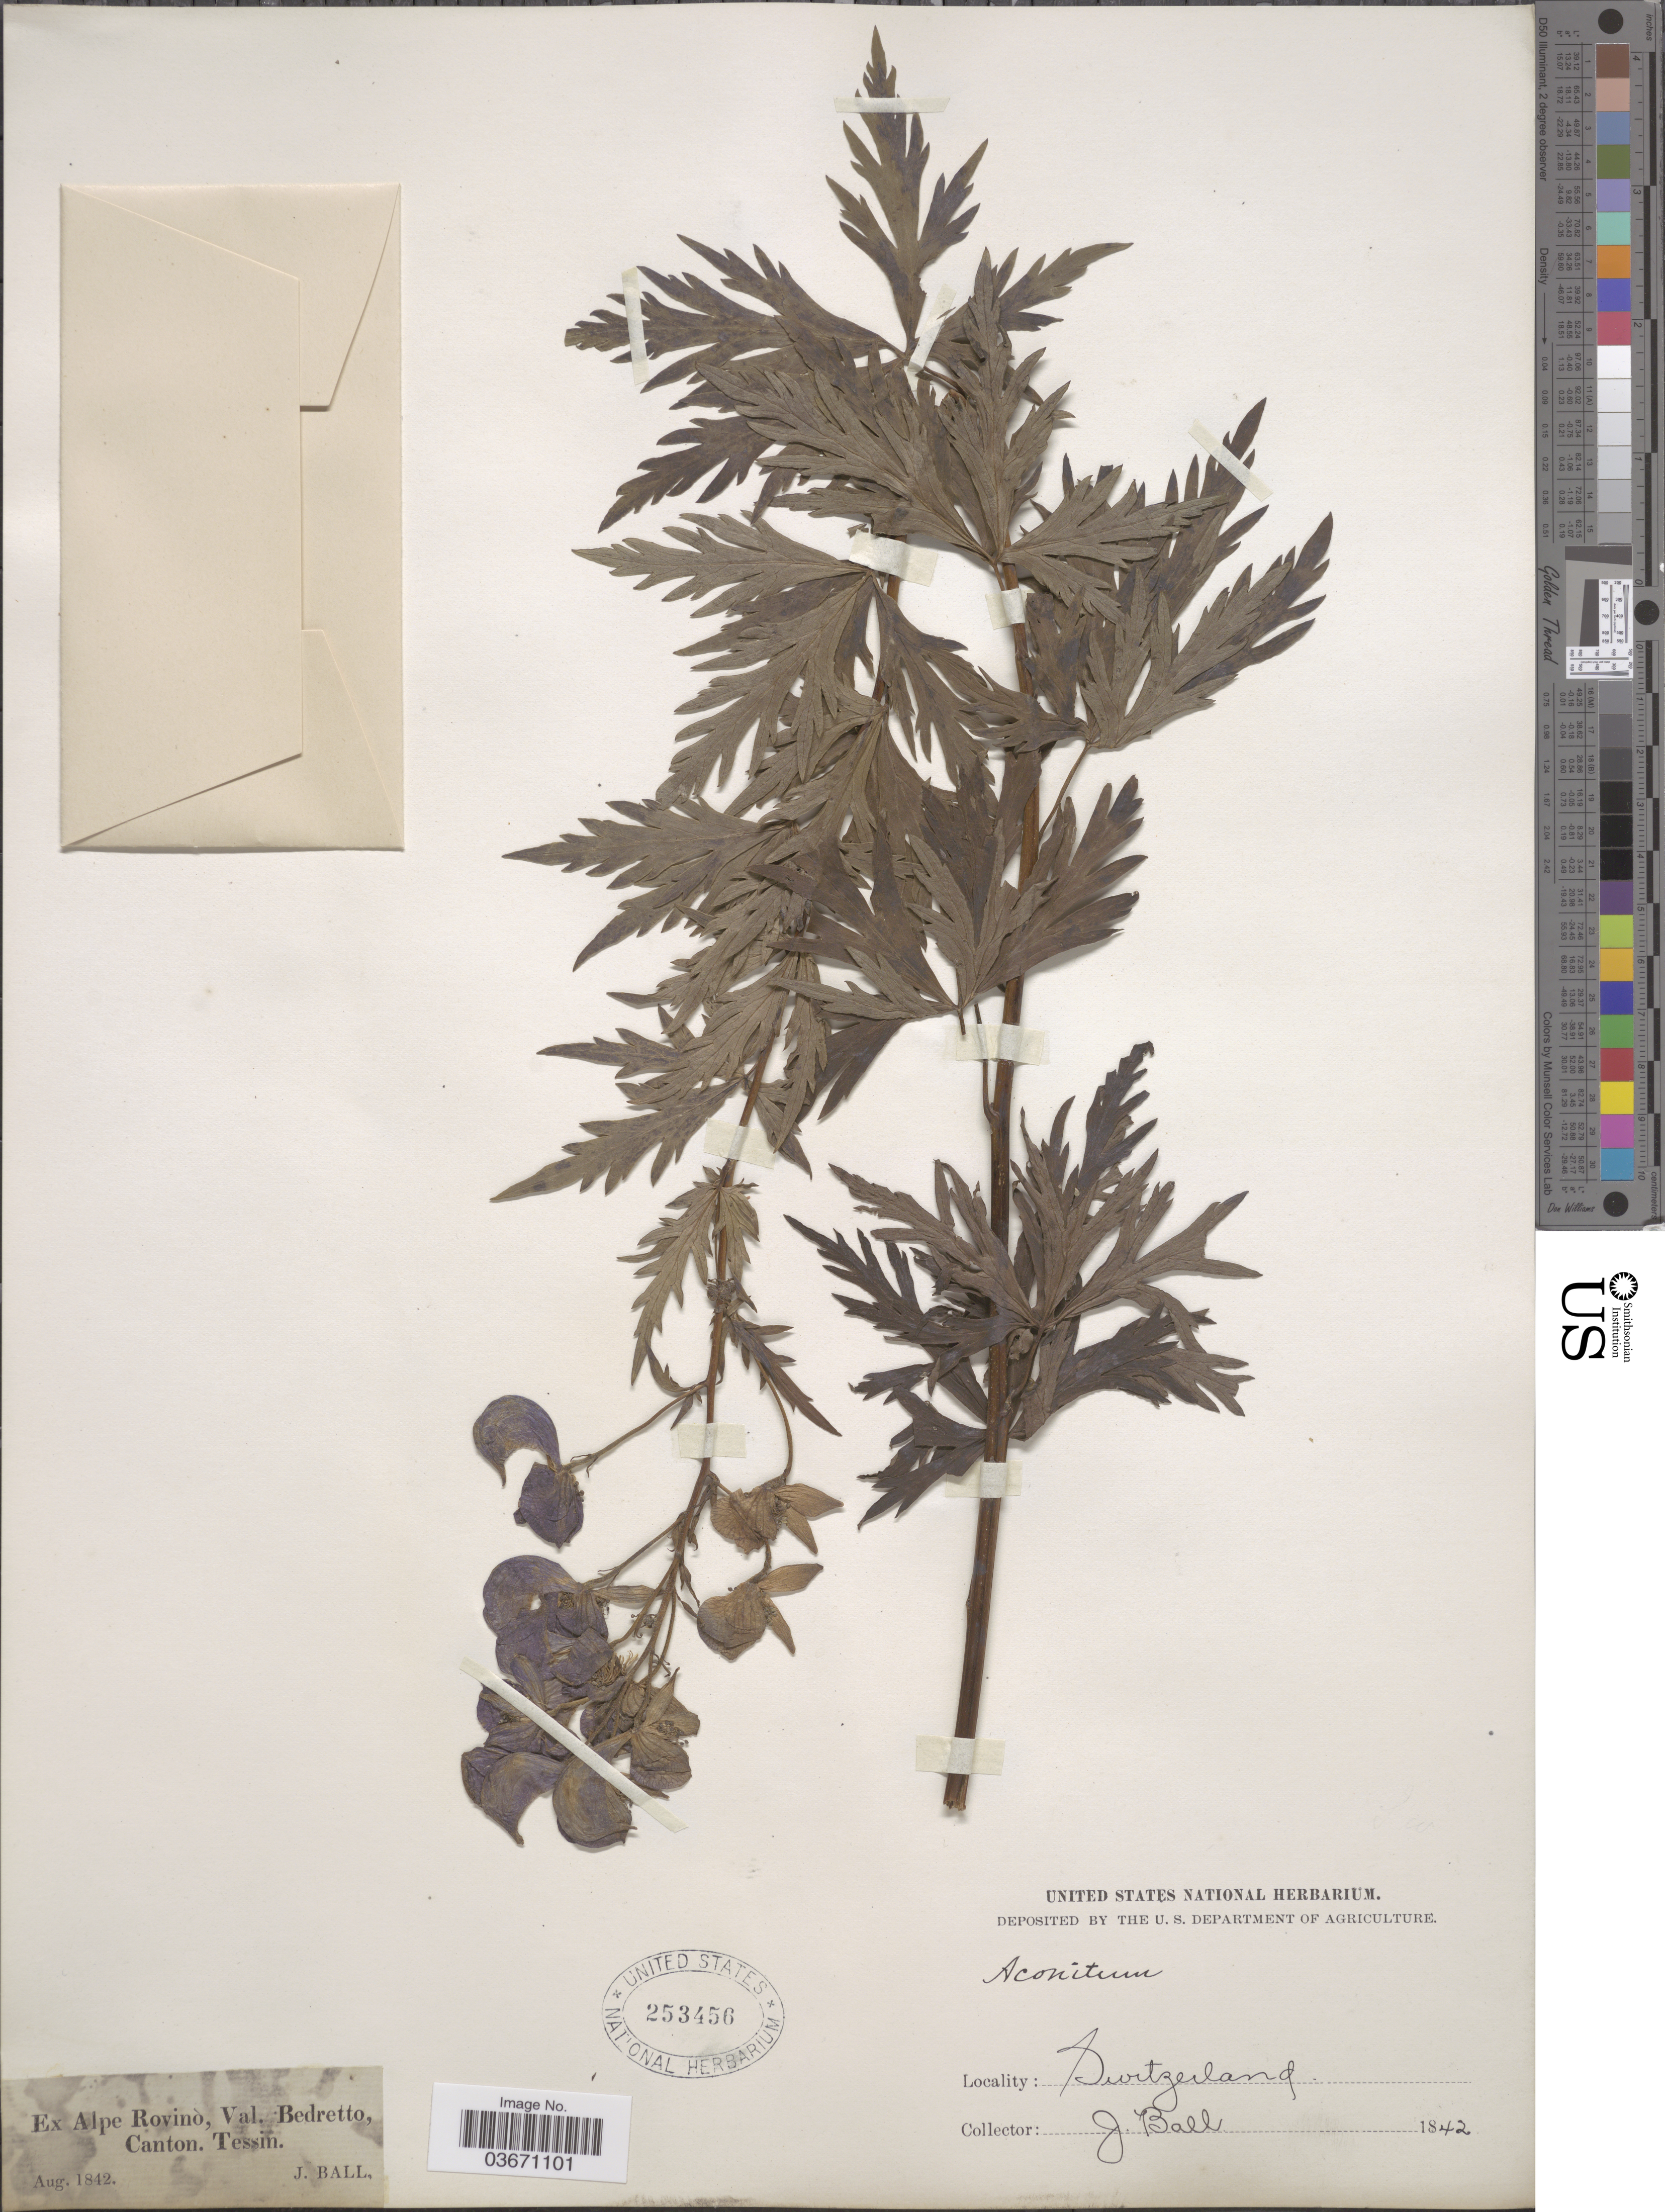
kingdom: Plantae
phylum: Tracheophyta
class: Magnoliopsida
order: Ranunculales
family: Ranunculaceae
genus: Aconitum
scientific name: Aconitum sp.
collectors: J. Ball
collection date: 1842-08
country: Switzerland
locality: Ex Alpe Rovino, Val. Bedretto, Canton. Tessin.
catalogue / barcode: US 253456